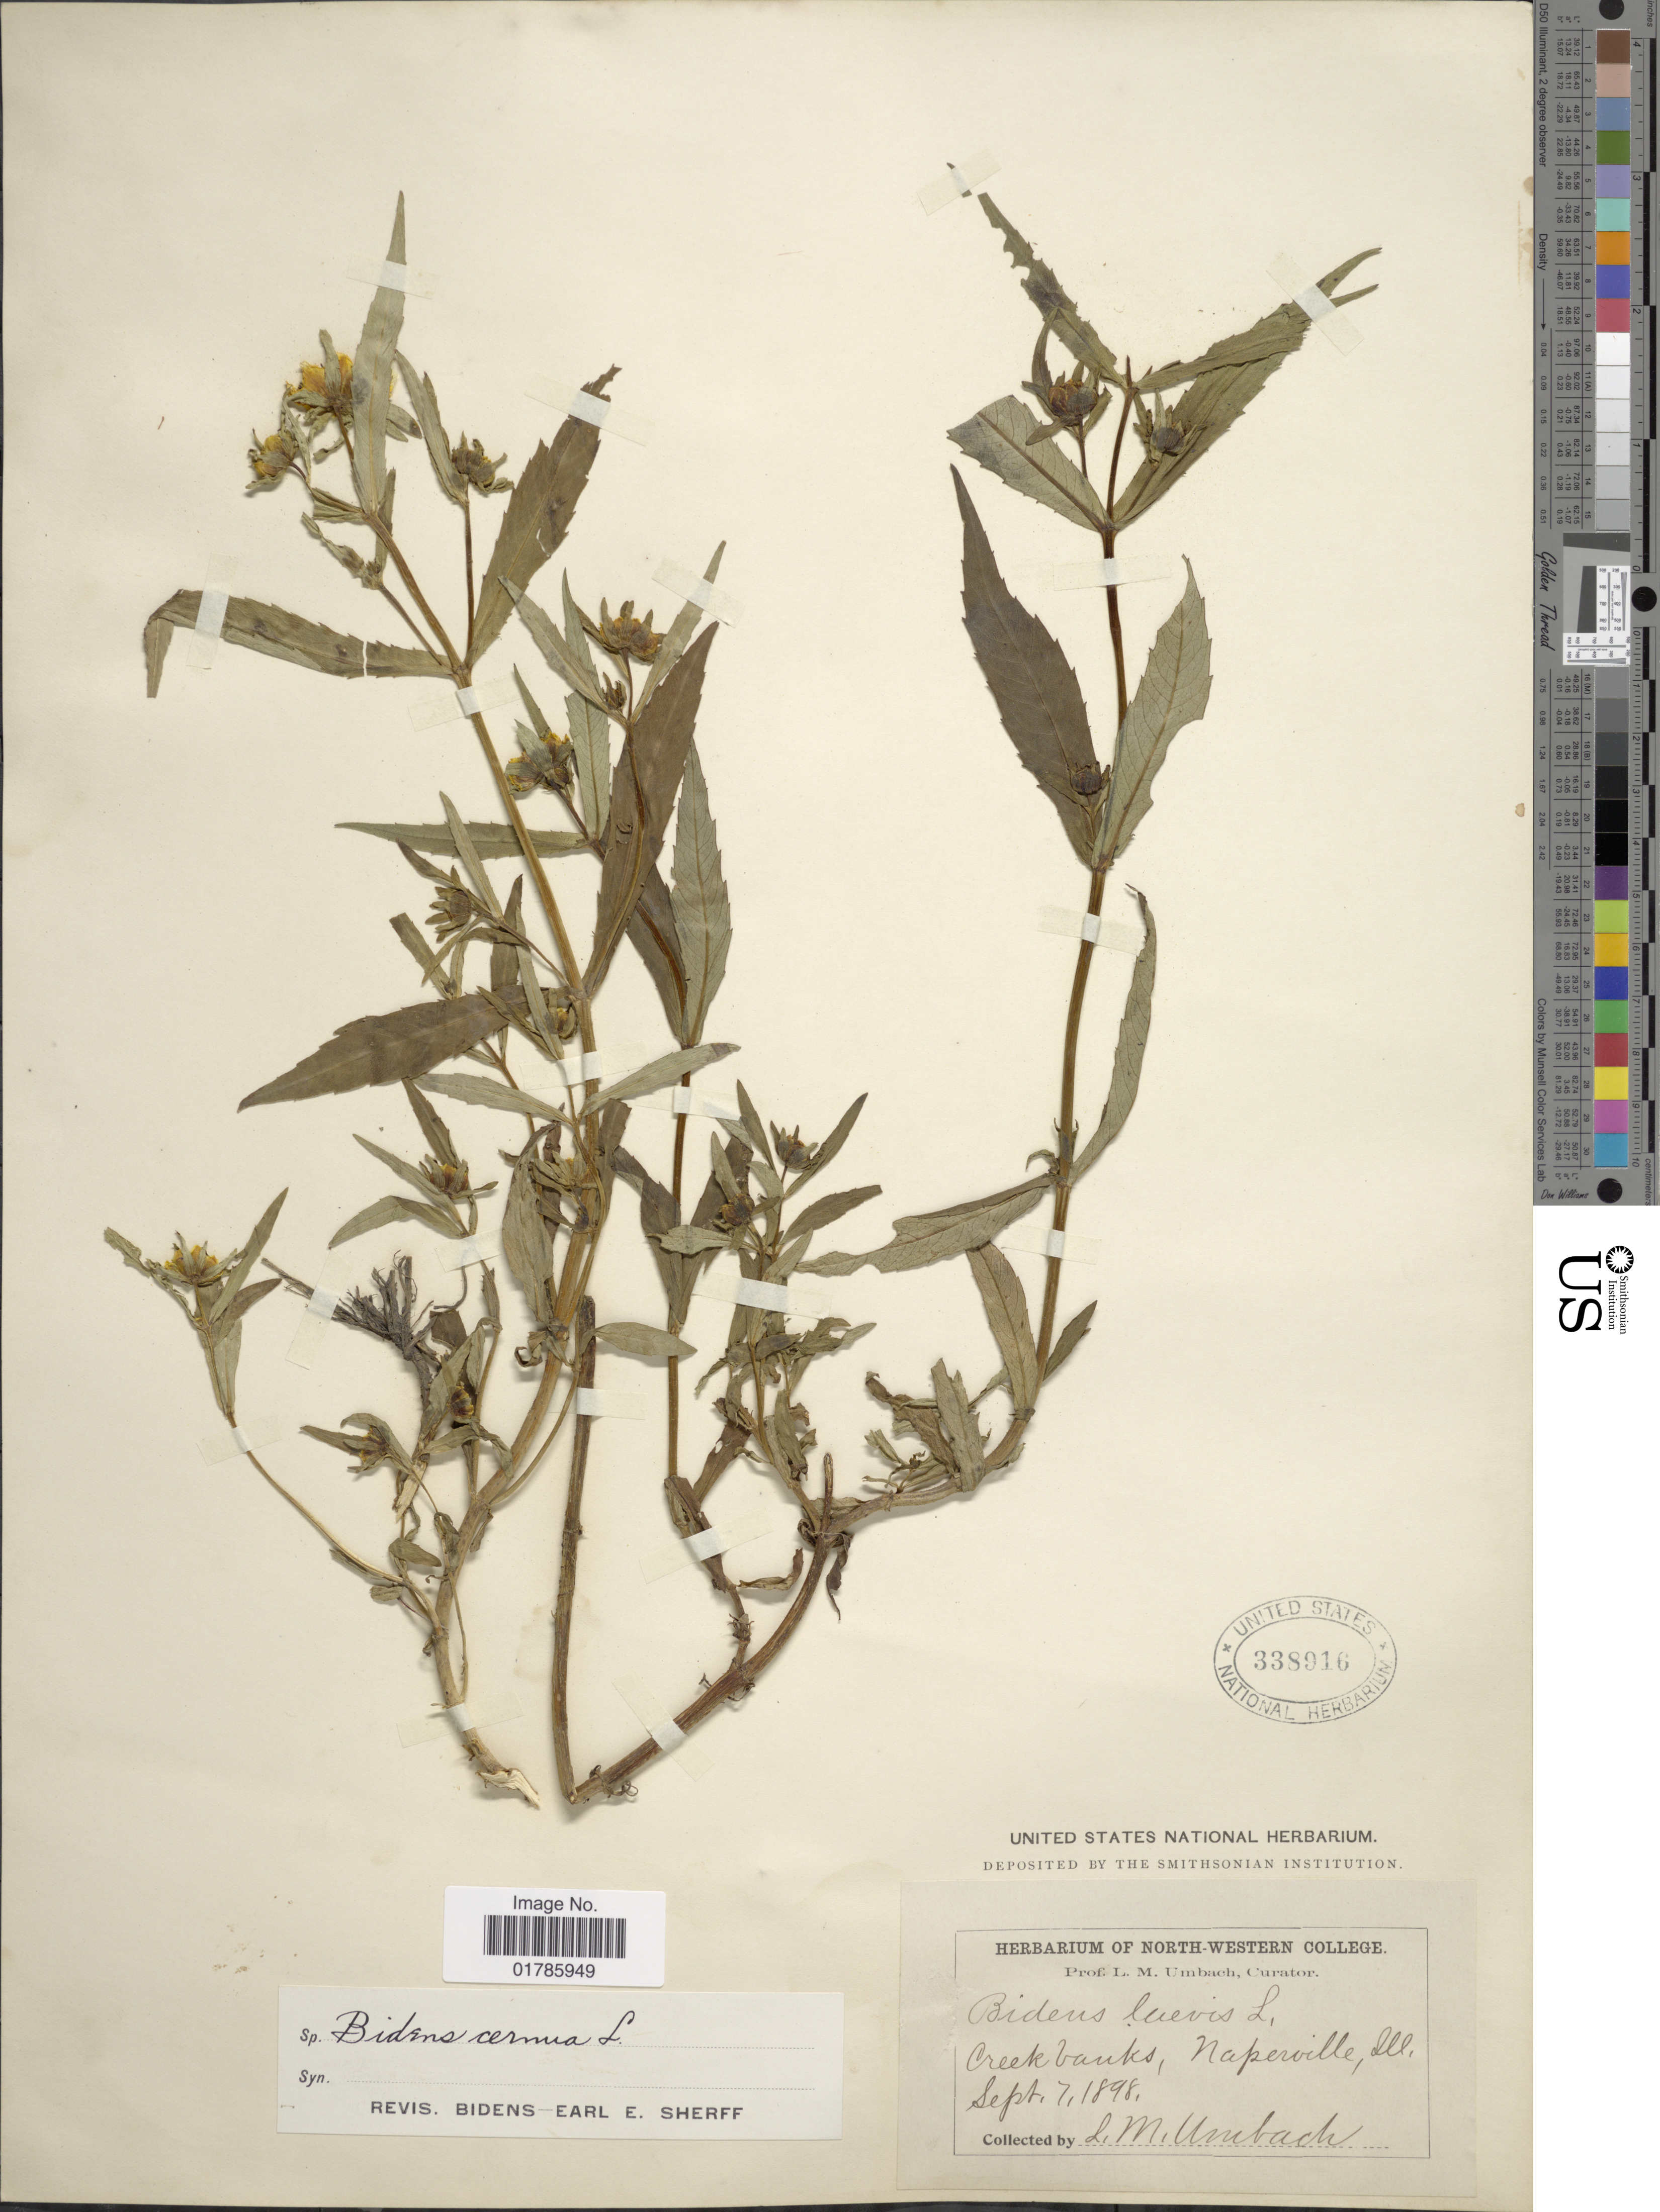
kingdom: Plantae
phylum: Tracheophyta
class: Magnoliopsida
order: Asterales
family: Asteraceae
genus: Bidens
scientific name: Bidens cernua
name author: L.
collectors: L. M. Umbach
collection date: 1898-09-07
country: United States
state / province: Illinois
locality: Naperville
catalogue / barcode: US 338916